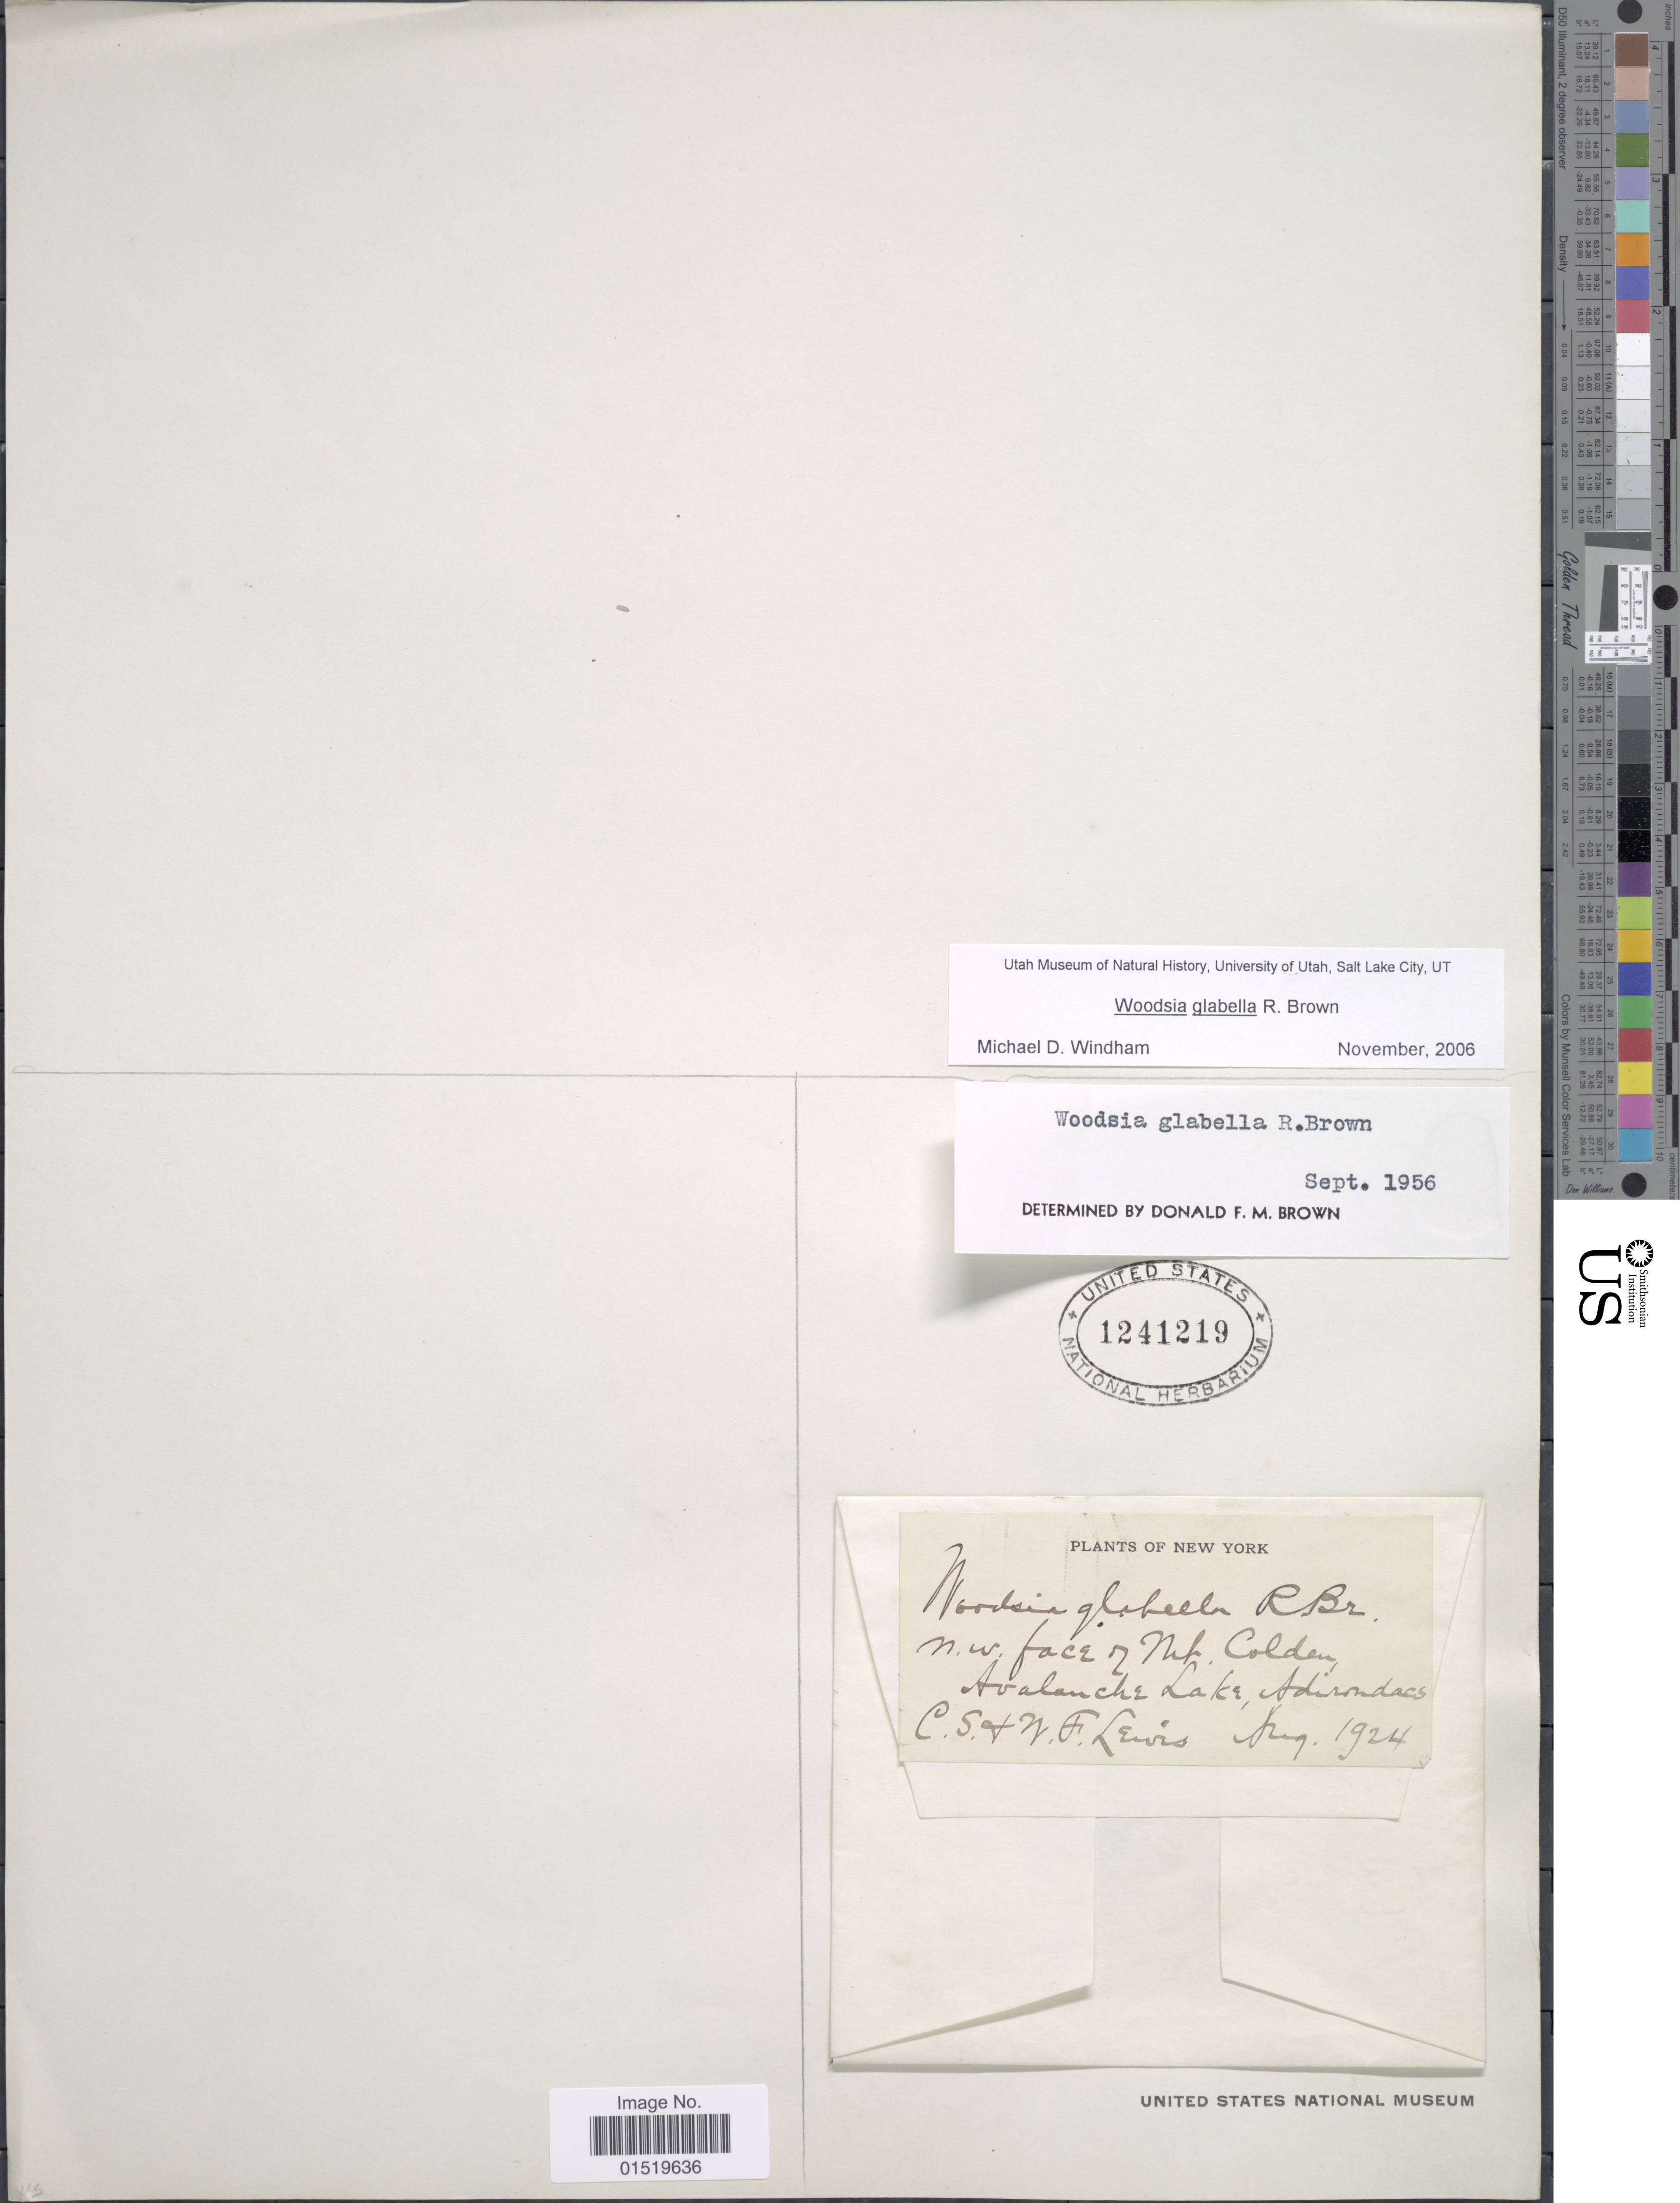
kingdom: Plantae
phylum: Tracheophyta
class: Polypodiopsida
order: Polypodiales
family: Woodsiaceae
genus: Woodsia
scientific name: Woodsia glabella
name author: R. Br.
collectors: C. Lewis & W. Lewis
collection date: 1924-08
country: United States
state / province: New York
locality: N.w. face of Mt Colden, Avalanche Lake, Adirondacks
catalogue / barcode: US 1241219